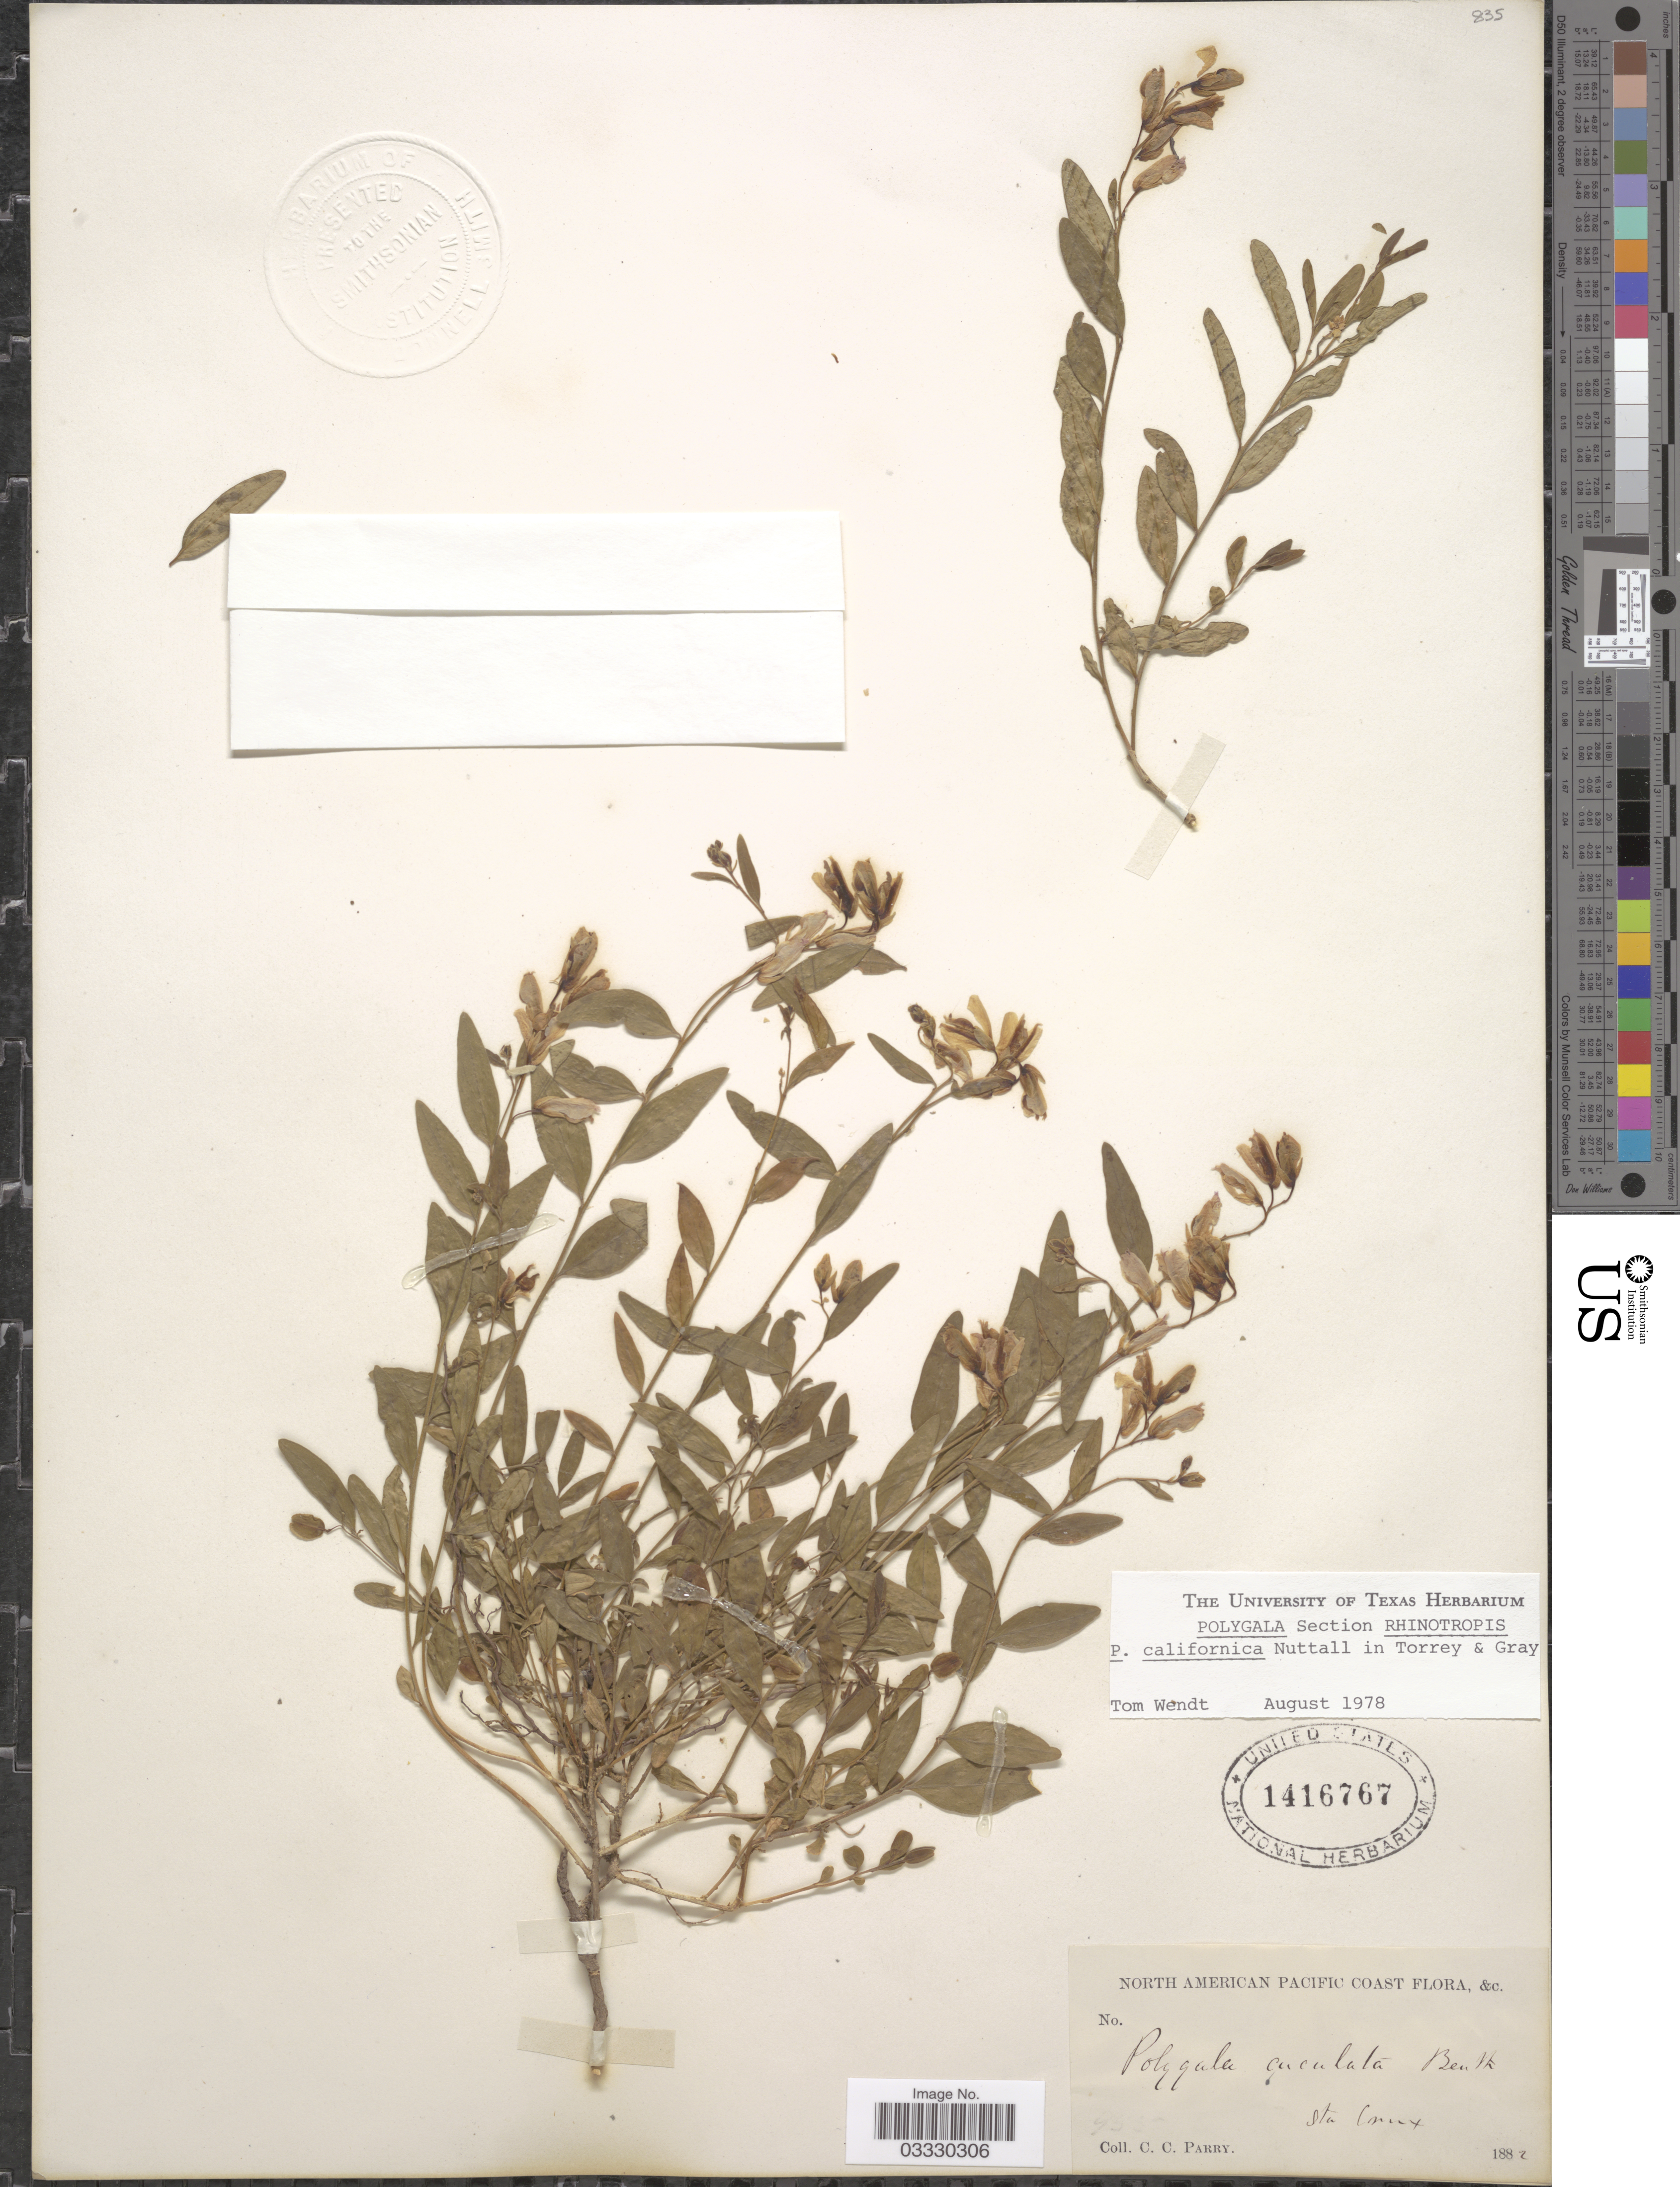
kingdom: Plantae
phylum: Tracheophyta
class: Magnoliopsida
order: Fabales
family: Polygalaceae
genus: Rhinotropis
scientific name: Rhinotropis californica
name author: (Nutt.) J.R. Abbott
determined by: Strong, Mark T., (BOT), Smithsonian Institution - National Museum of Natural History (UNITED STATES)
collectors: C. C. Parry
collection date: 1882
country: United States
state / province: California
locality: North American Pacific Coast. Sta Cruz.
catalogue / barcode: US 1416767